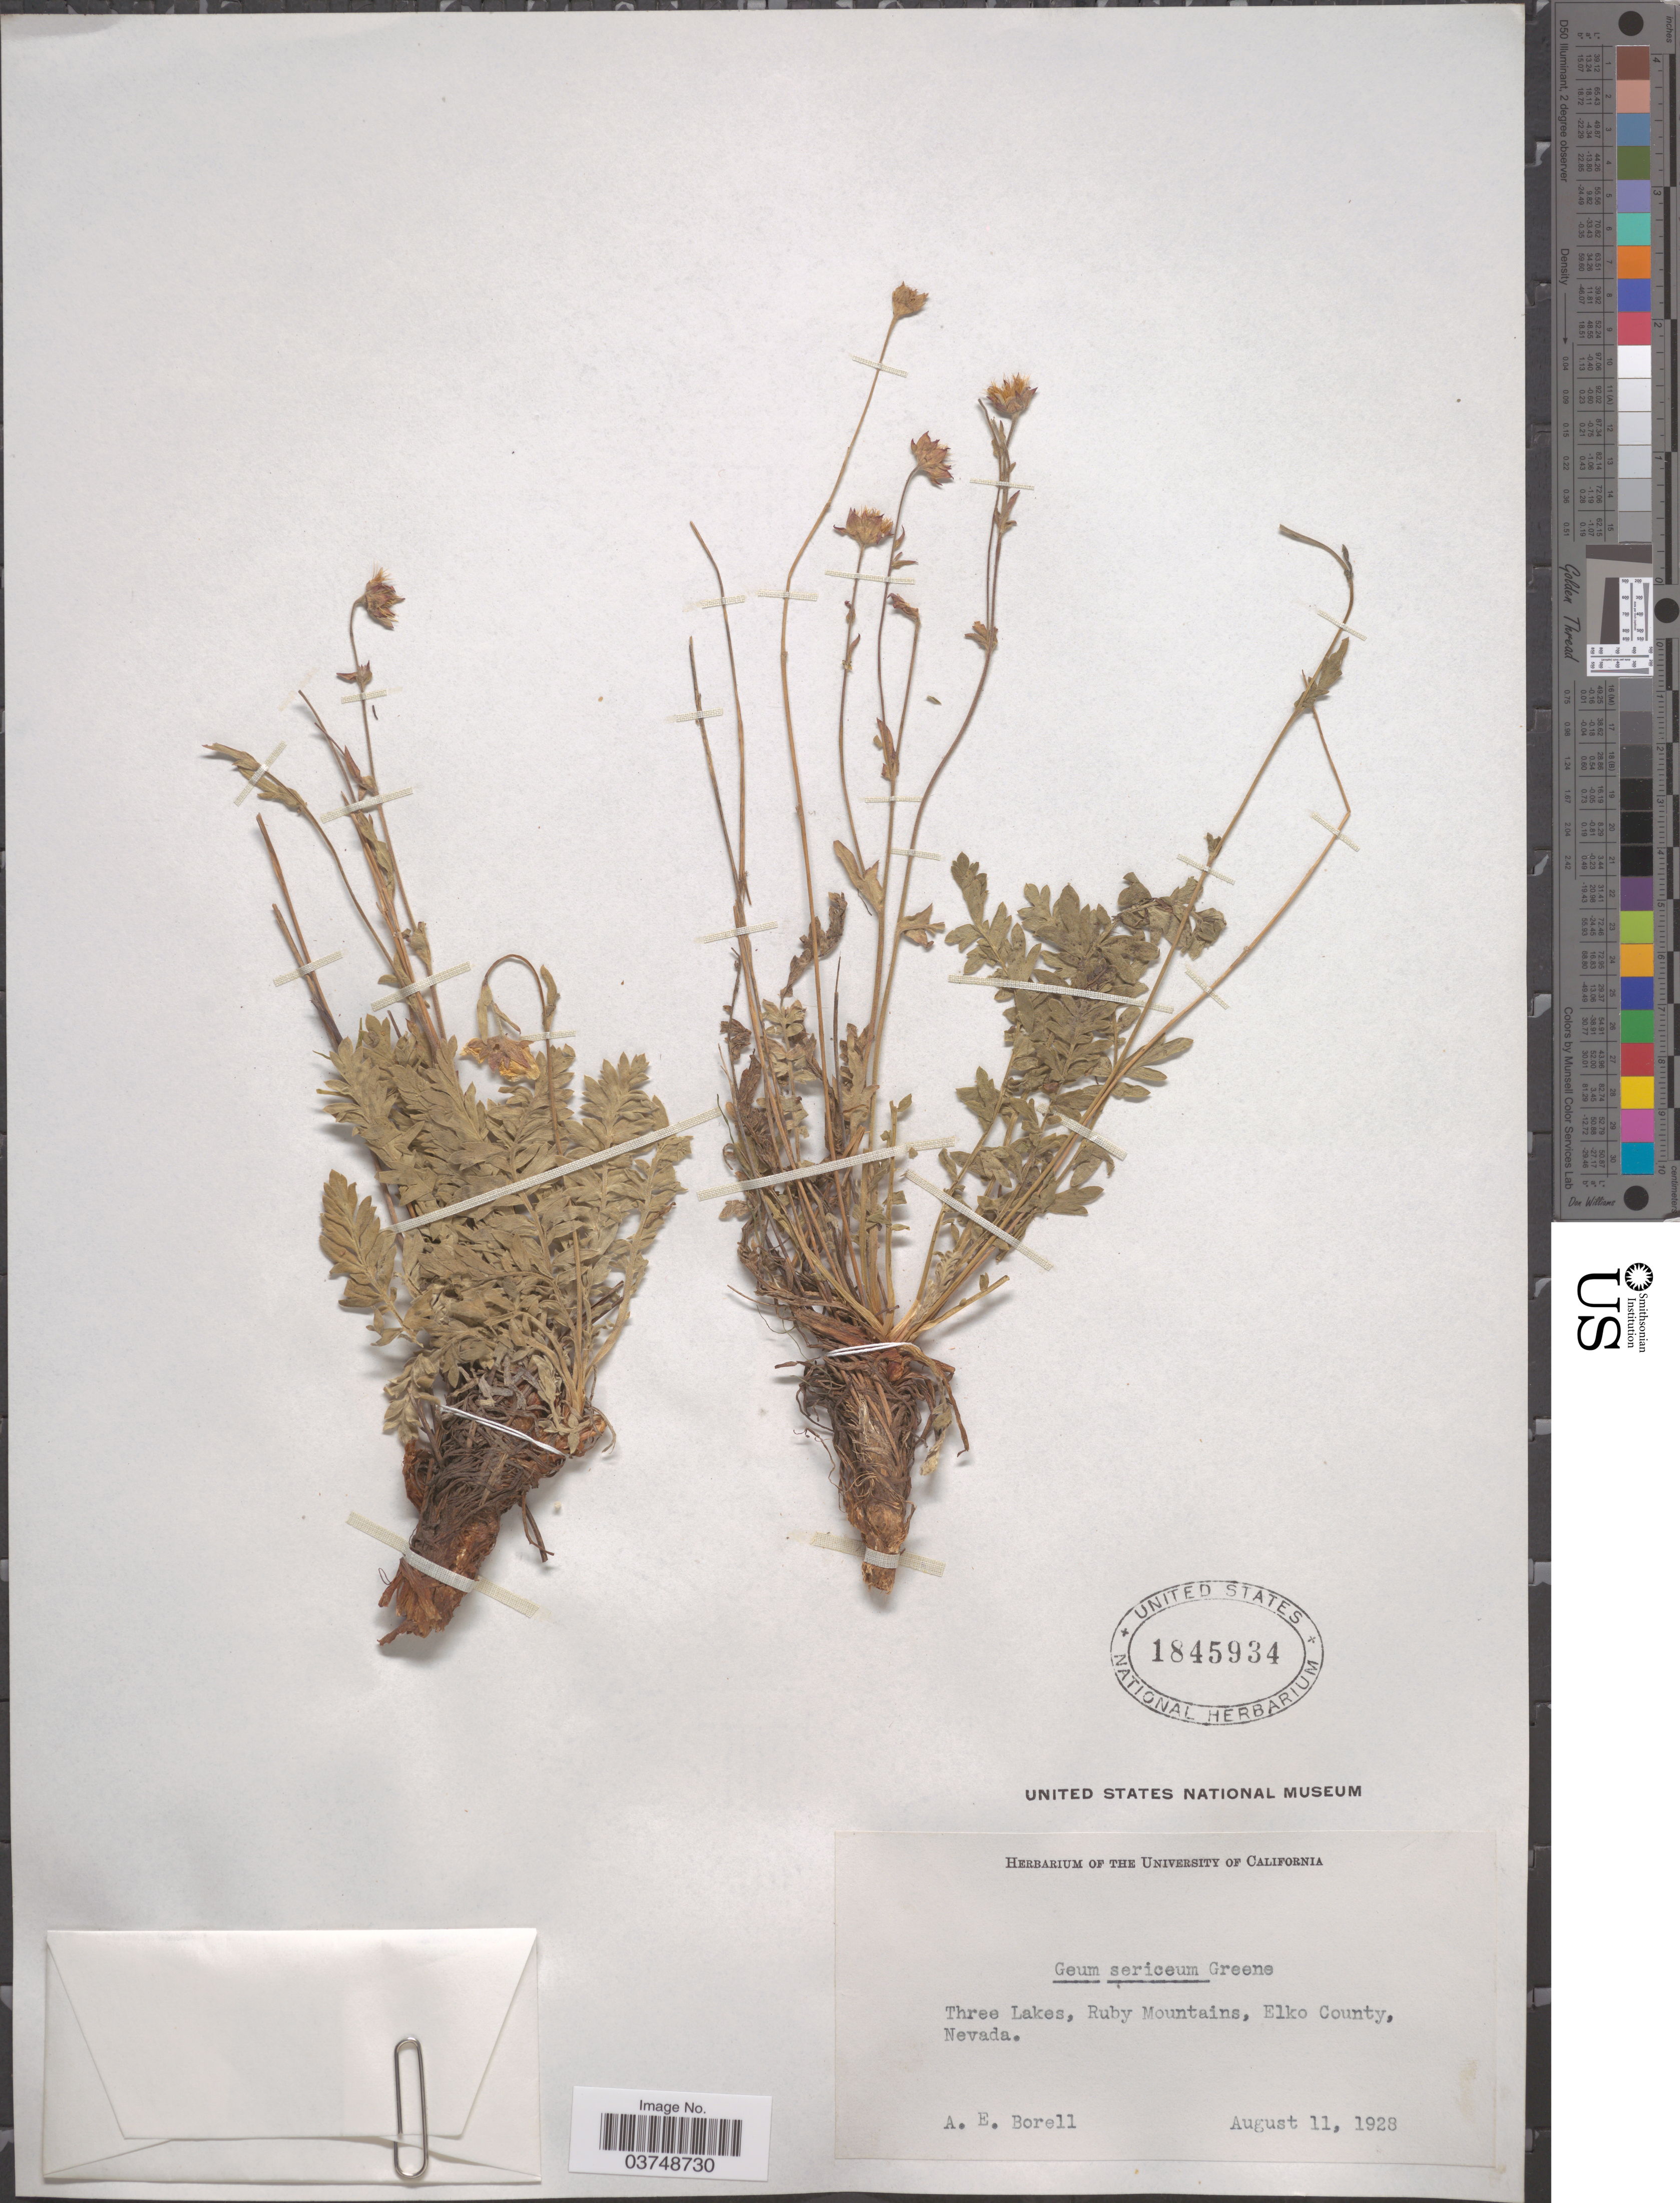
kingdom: Plantae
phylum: Tracheophyta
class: Magnoliopsida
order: Rosales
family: Rosaceae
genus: Geum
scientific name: Geum rossii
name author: (R. Br.) Ser.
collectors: A. Borell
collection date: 1928-08-11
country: United States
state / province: Nevada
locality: Three Lakes, Ruby Mountains, Elko County.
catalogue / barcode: US 1845934